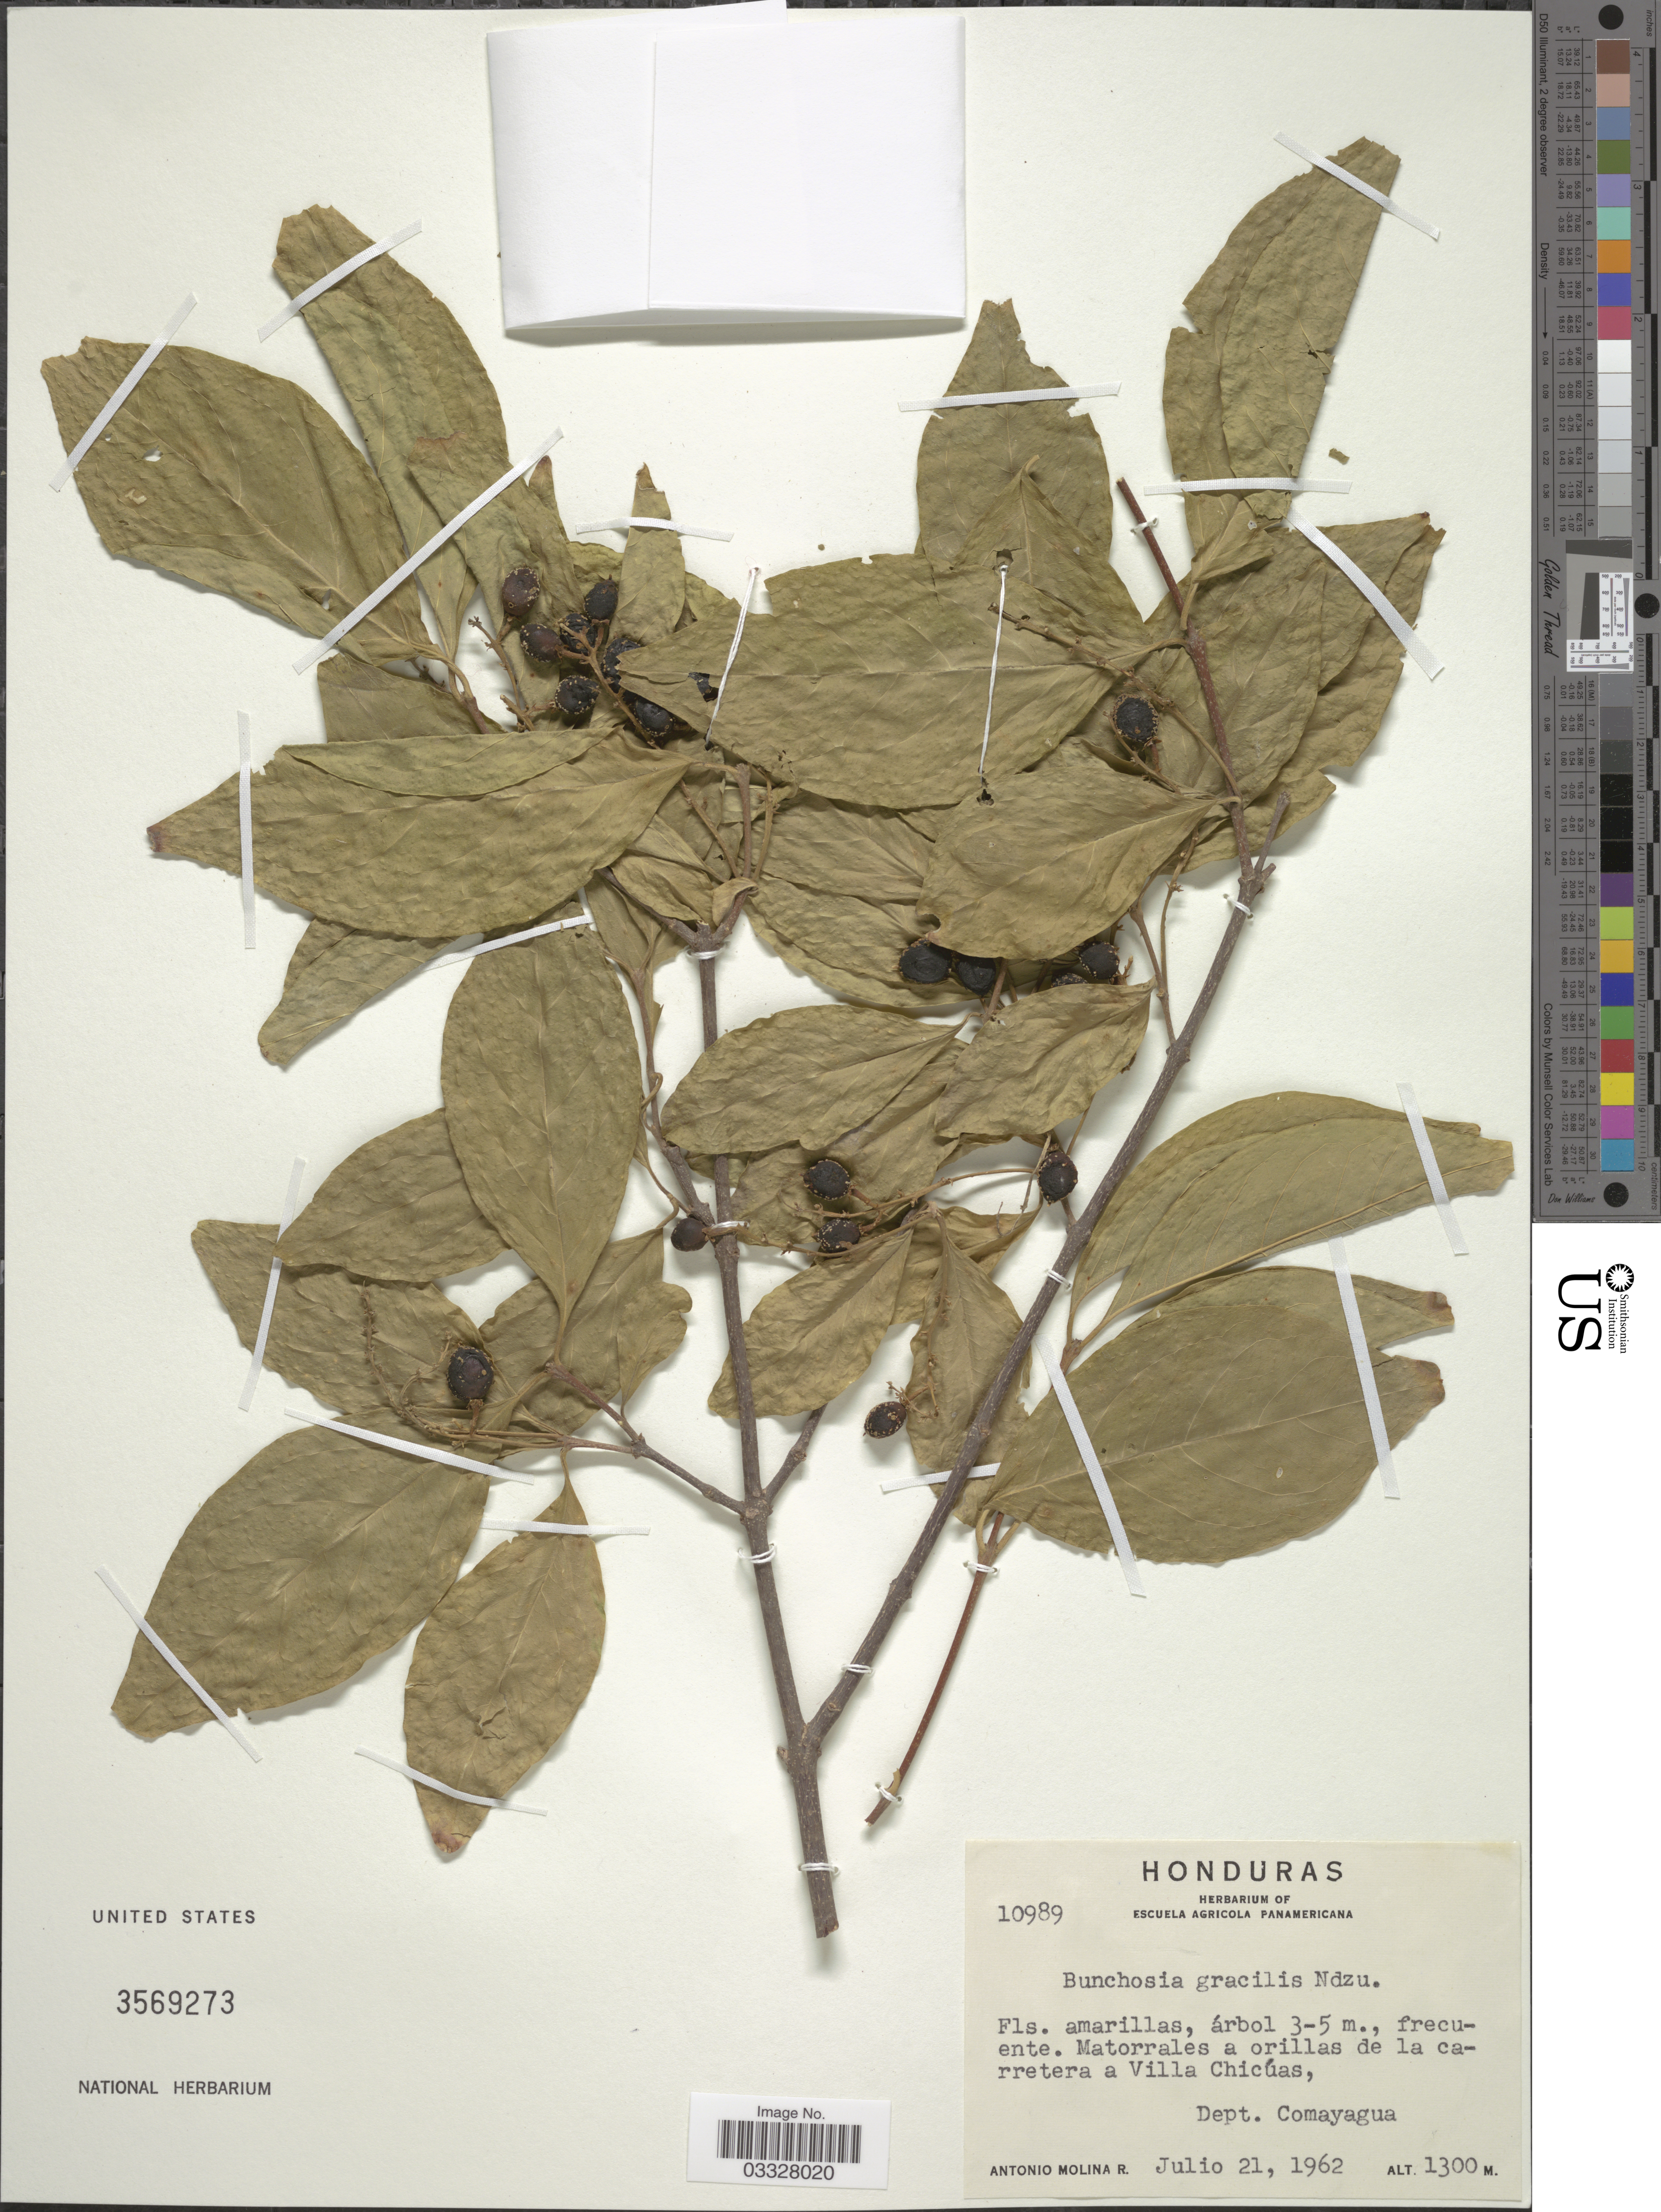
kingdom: Plantae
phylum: Tracheophyta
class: Magnoliopsida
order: Malpighiales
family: Malpighiaceae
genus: Bunchosia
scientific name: Bunchosia lindeniana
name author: A. Juss.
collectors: A. Molina R.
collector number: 10989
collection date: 1962-07-21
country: Honduras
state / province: Comayagua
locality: Matorrales a orillas de la carretera a Villa Chicúas, Dept. Comayagua.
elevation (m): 1300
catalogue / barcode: US 3569273